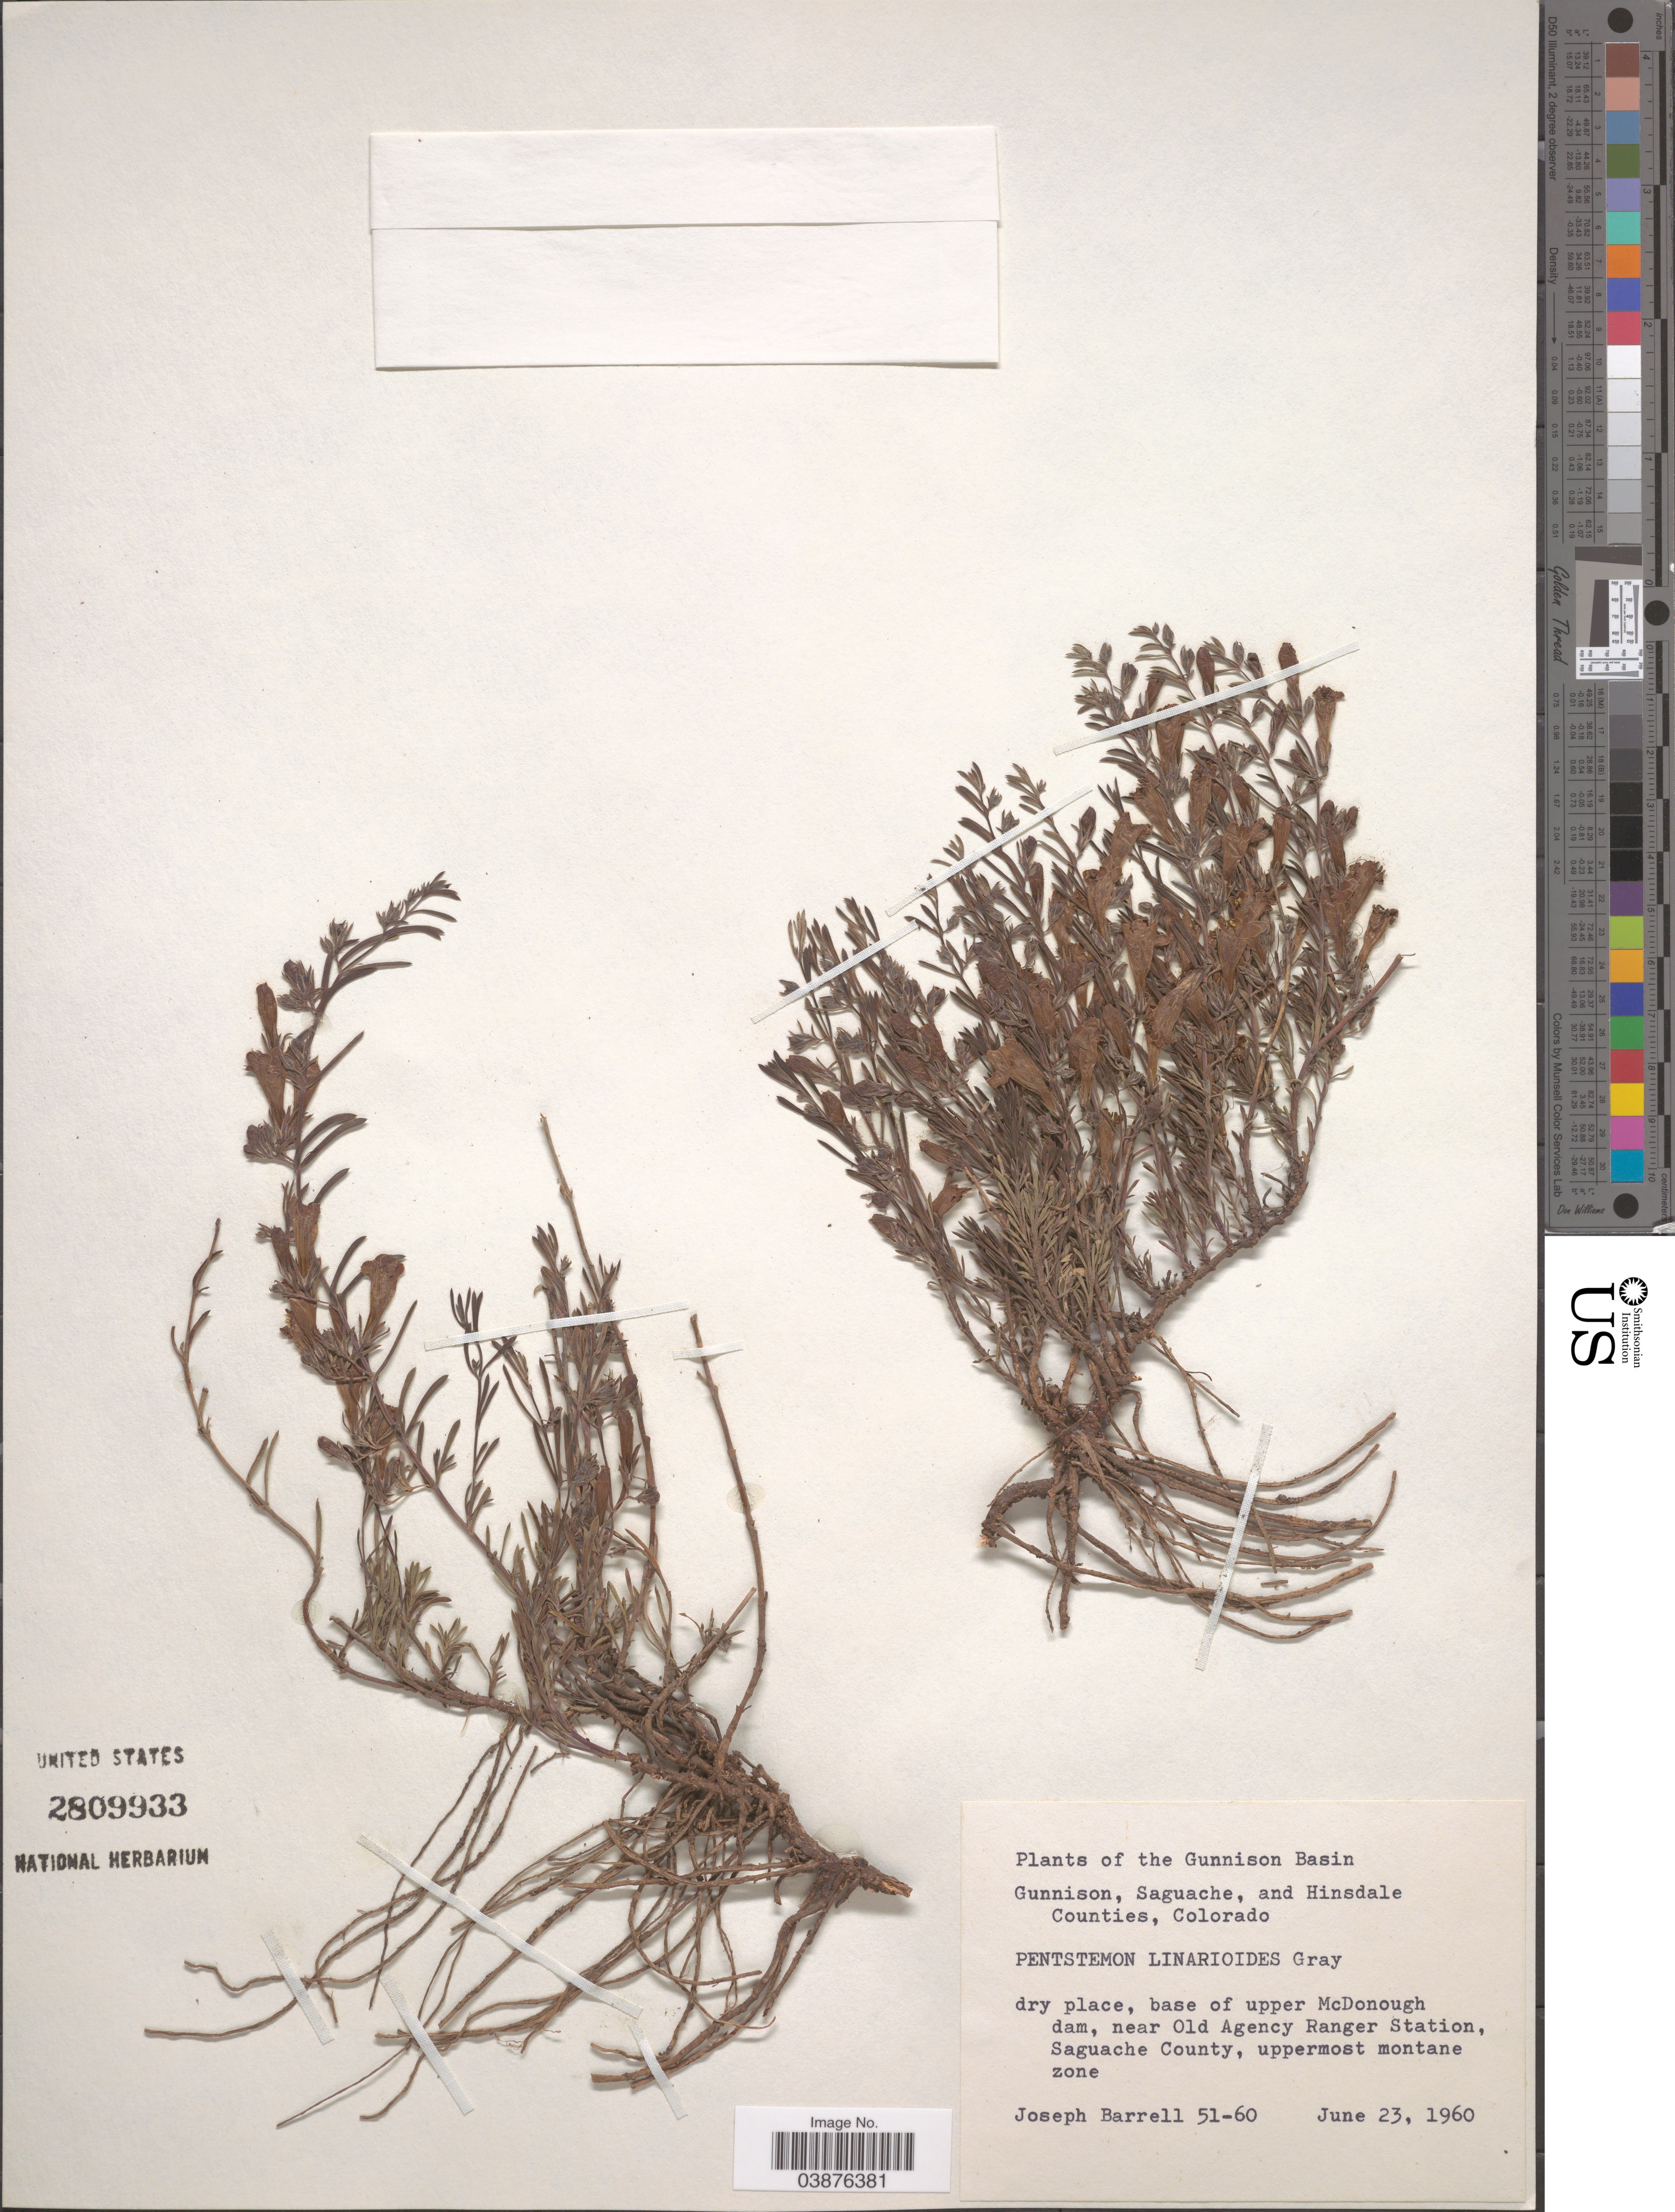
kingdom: Plantae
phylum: Tracheophyta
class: Magnoliopsida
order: Lamiales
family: Plantaginaceae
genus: Penstemon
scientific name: Penstemon linarioides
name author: A. Gray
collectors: J. Barrell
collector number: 51-60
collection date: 1960-06-23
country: United States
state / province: Colorado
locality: The Gunnison Basin. Base of upper McDonough dam, near Old Agency Ranger Station, Saguache County, uppermost montane zone.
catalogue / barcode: US 2809933